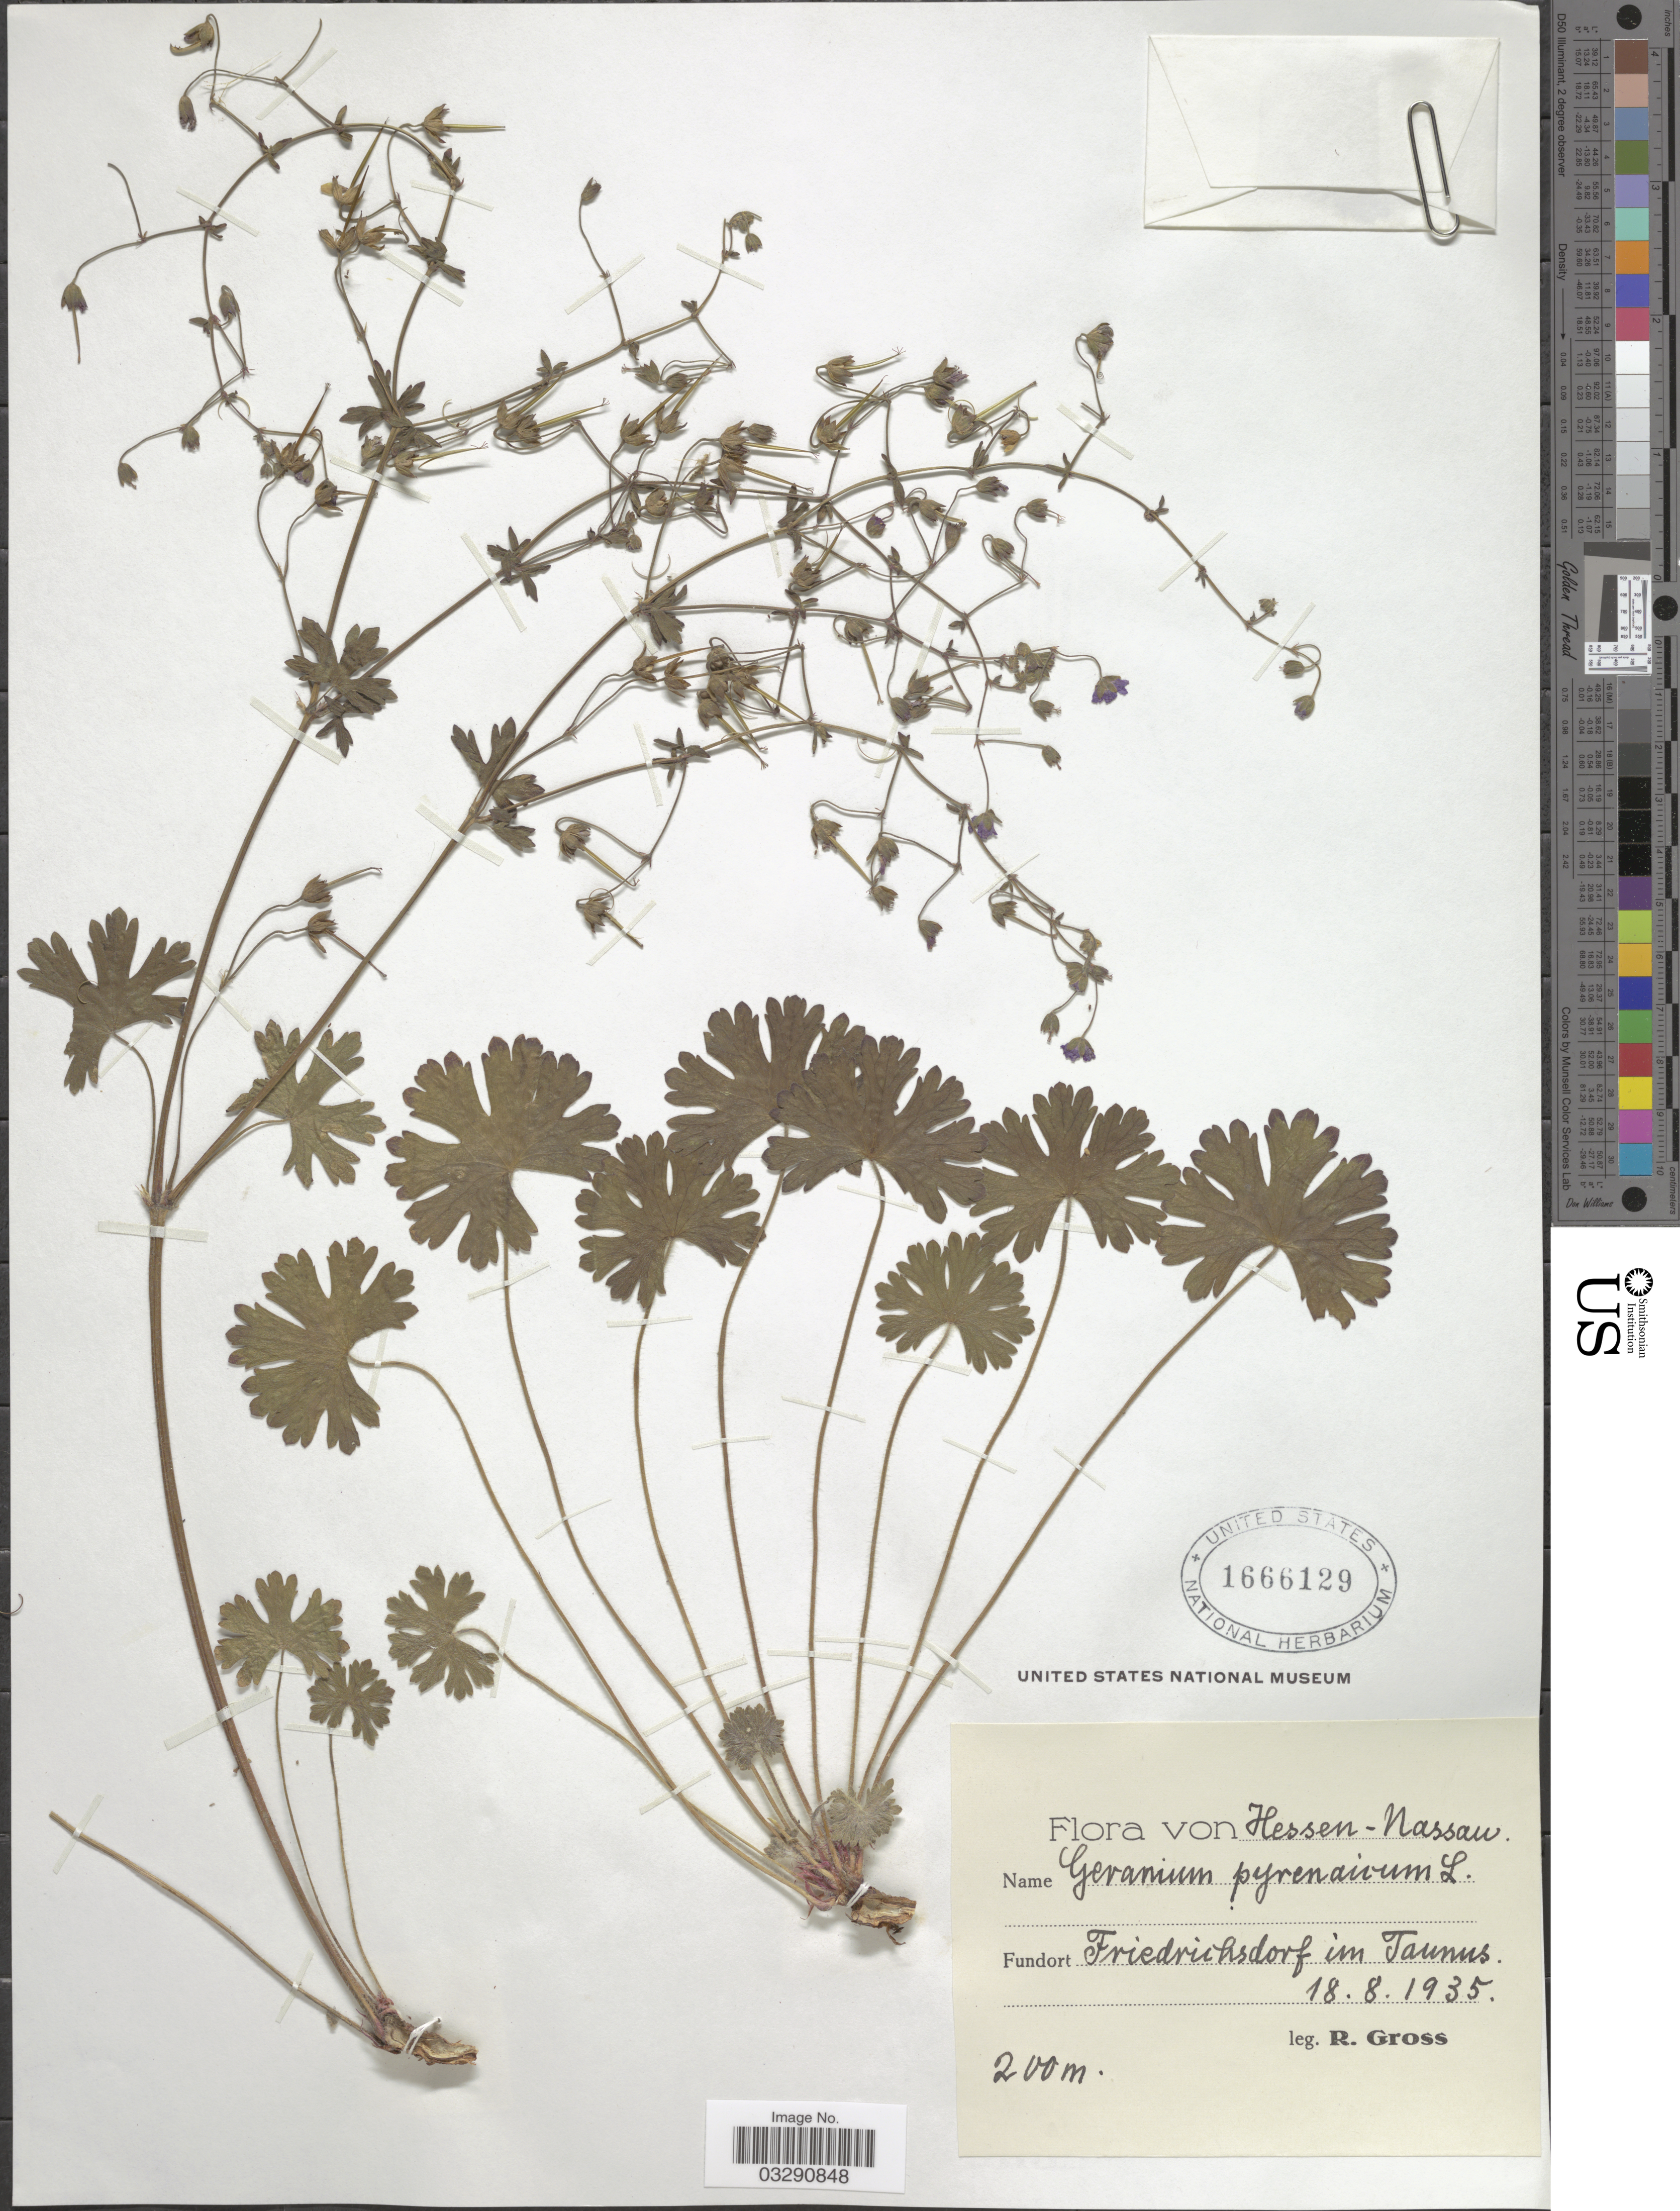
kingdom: Plantae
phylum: Tracheophyta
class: Magnoliopsida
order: Geraniales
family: Geraniaceae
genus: Geranium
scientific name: Geranium pyrenaicum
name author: Burm. f.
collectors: R. Gross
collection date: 1935-08-18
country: Germany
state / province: Hesse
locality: Hessen-Nassau, Fundort Friedrichsdorg in Taunus.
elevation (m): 200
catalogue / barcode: US 1666129